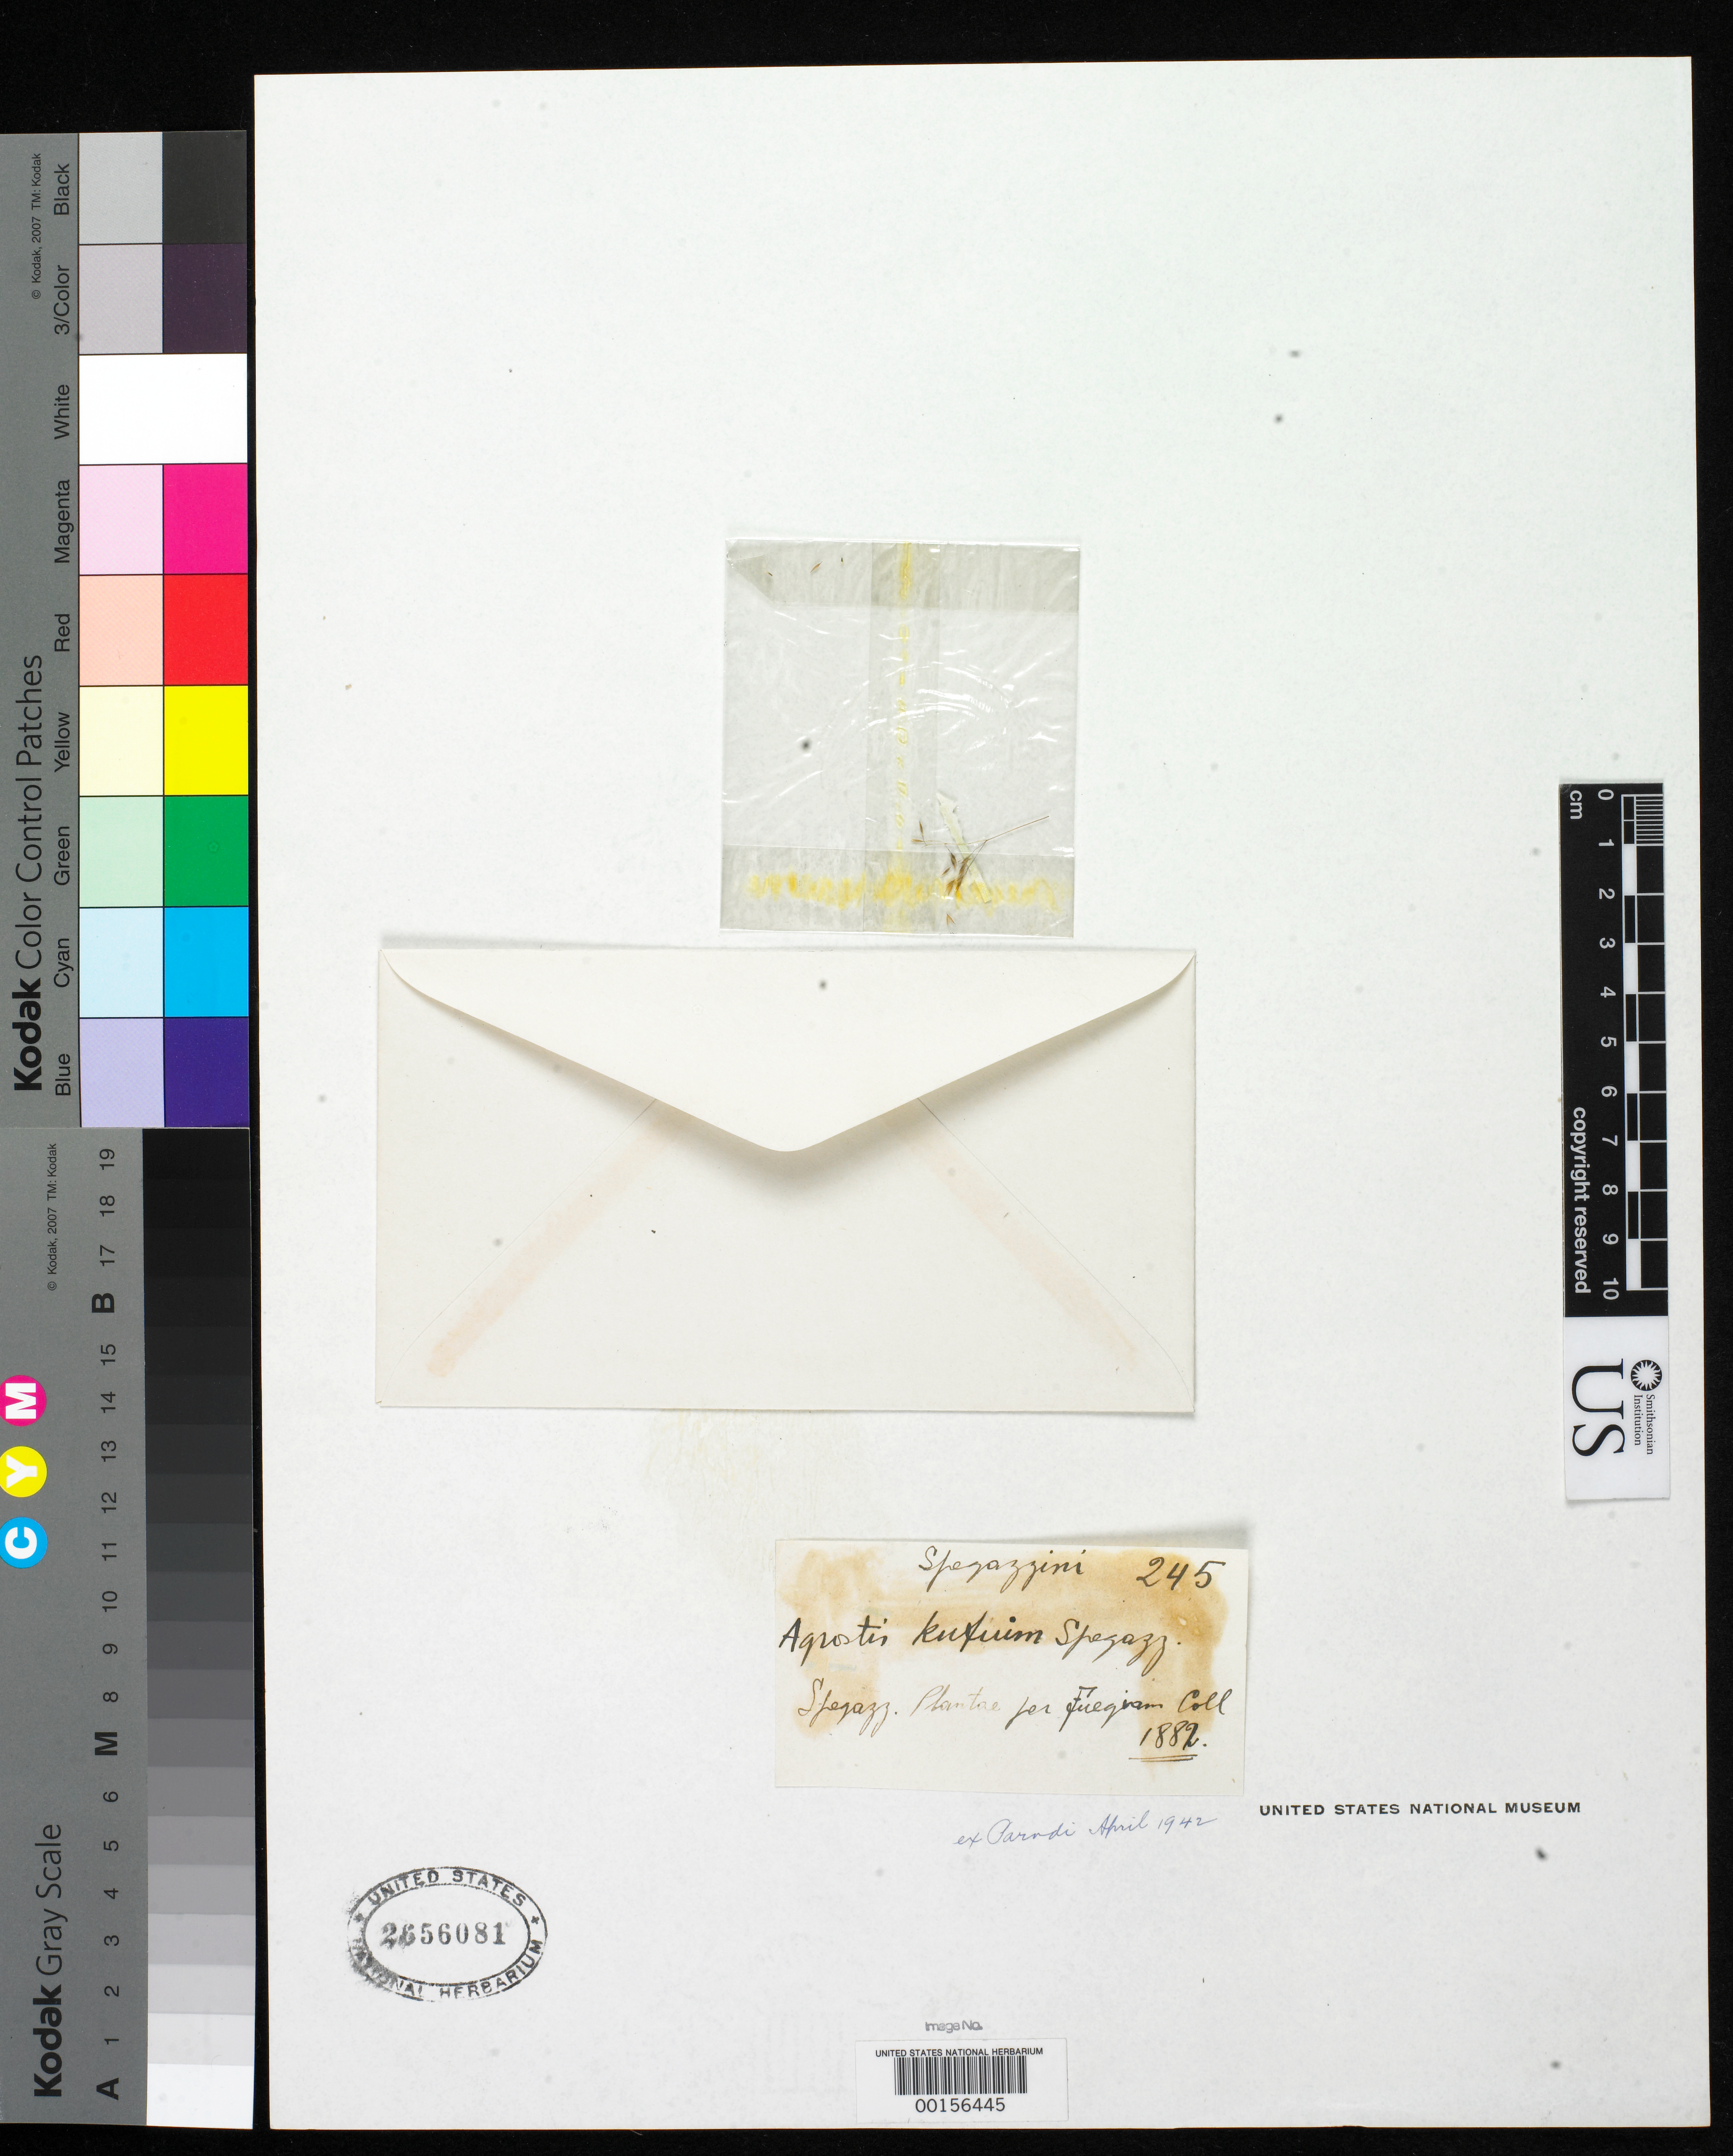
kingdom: Plantae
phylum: Tracheophyta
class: Liliopsida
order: Poales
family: Poaceae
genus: Agrostis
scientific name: Agrostis kufium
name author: Speg.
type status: Type Fragment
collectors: C. L. Spegazzini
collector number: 245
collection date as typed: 1882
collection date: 1882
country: Argentina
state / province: Tierra del Fuego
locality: Punta Anegada, gente Grande Bay, Sarmiento Fjord, Landagaia.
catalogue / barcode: US 2656081